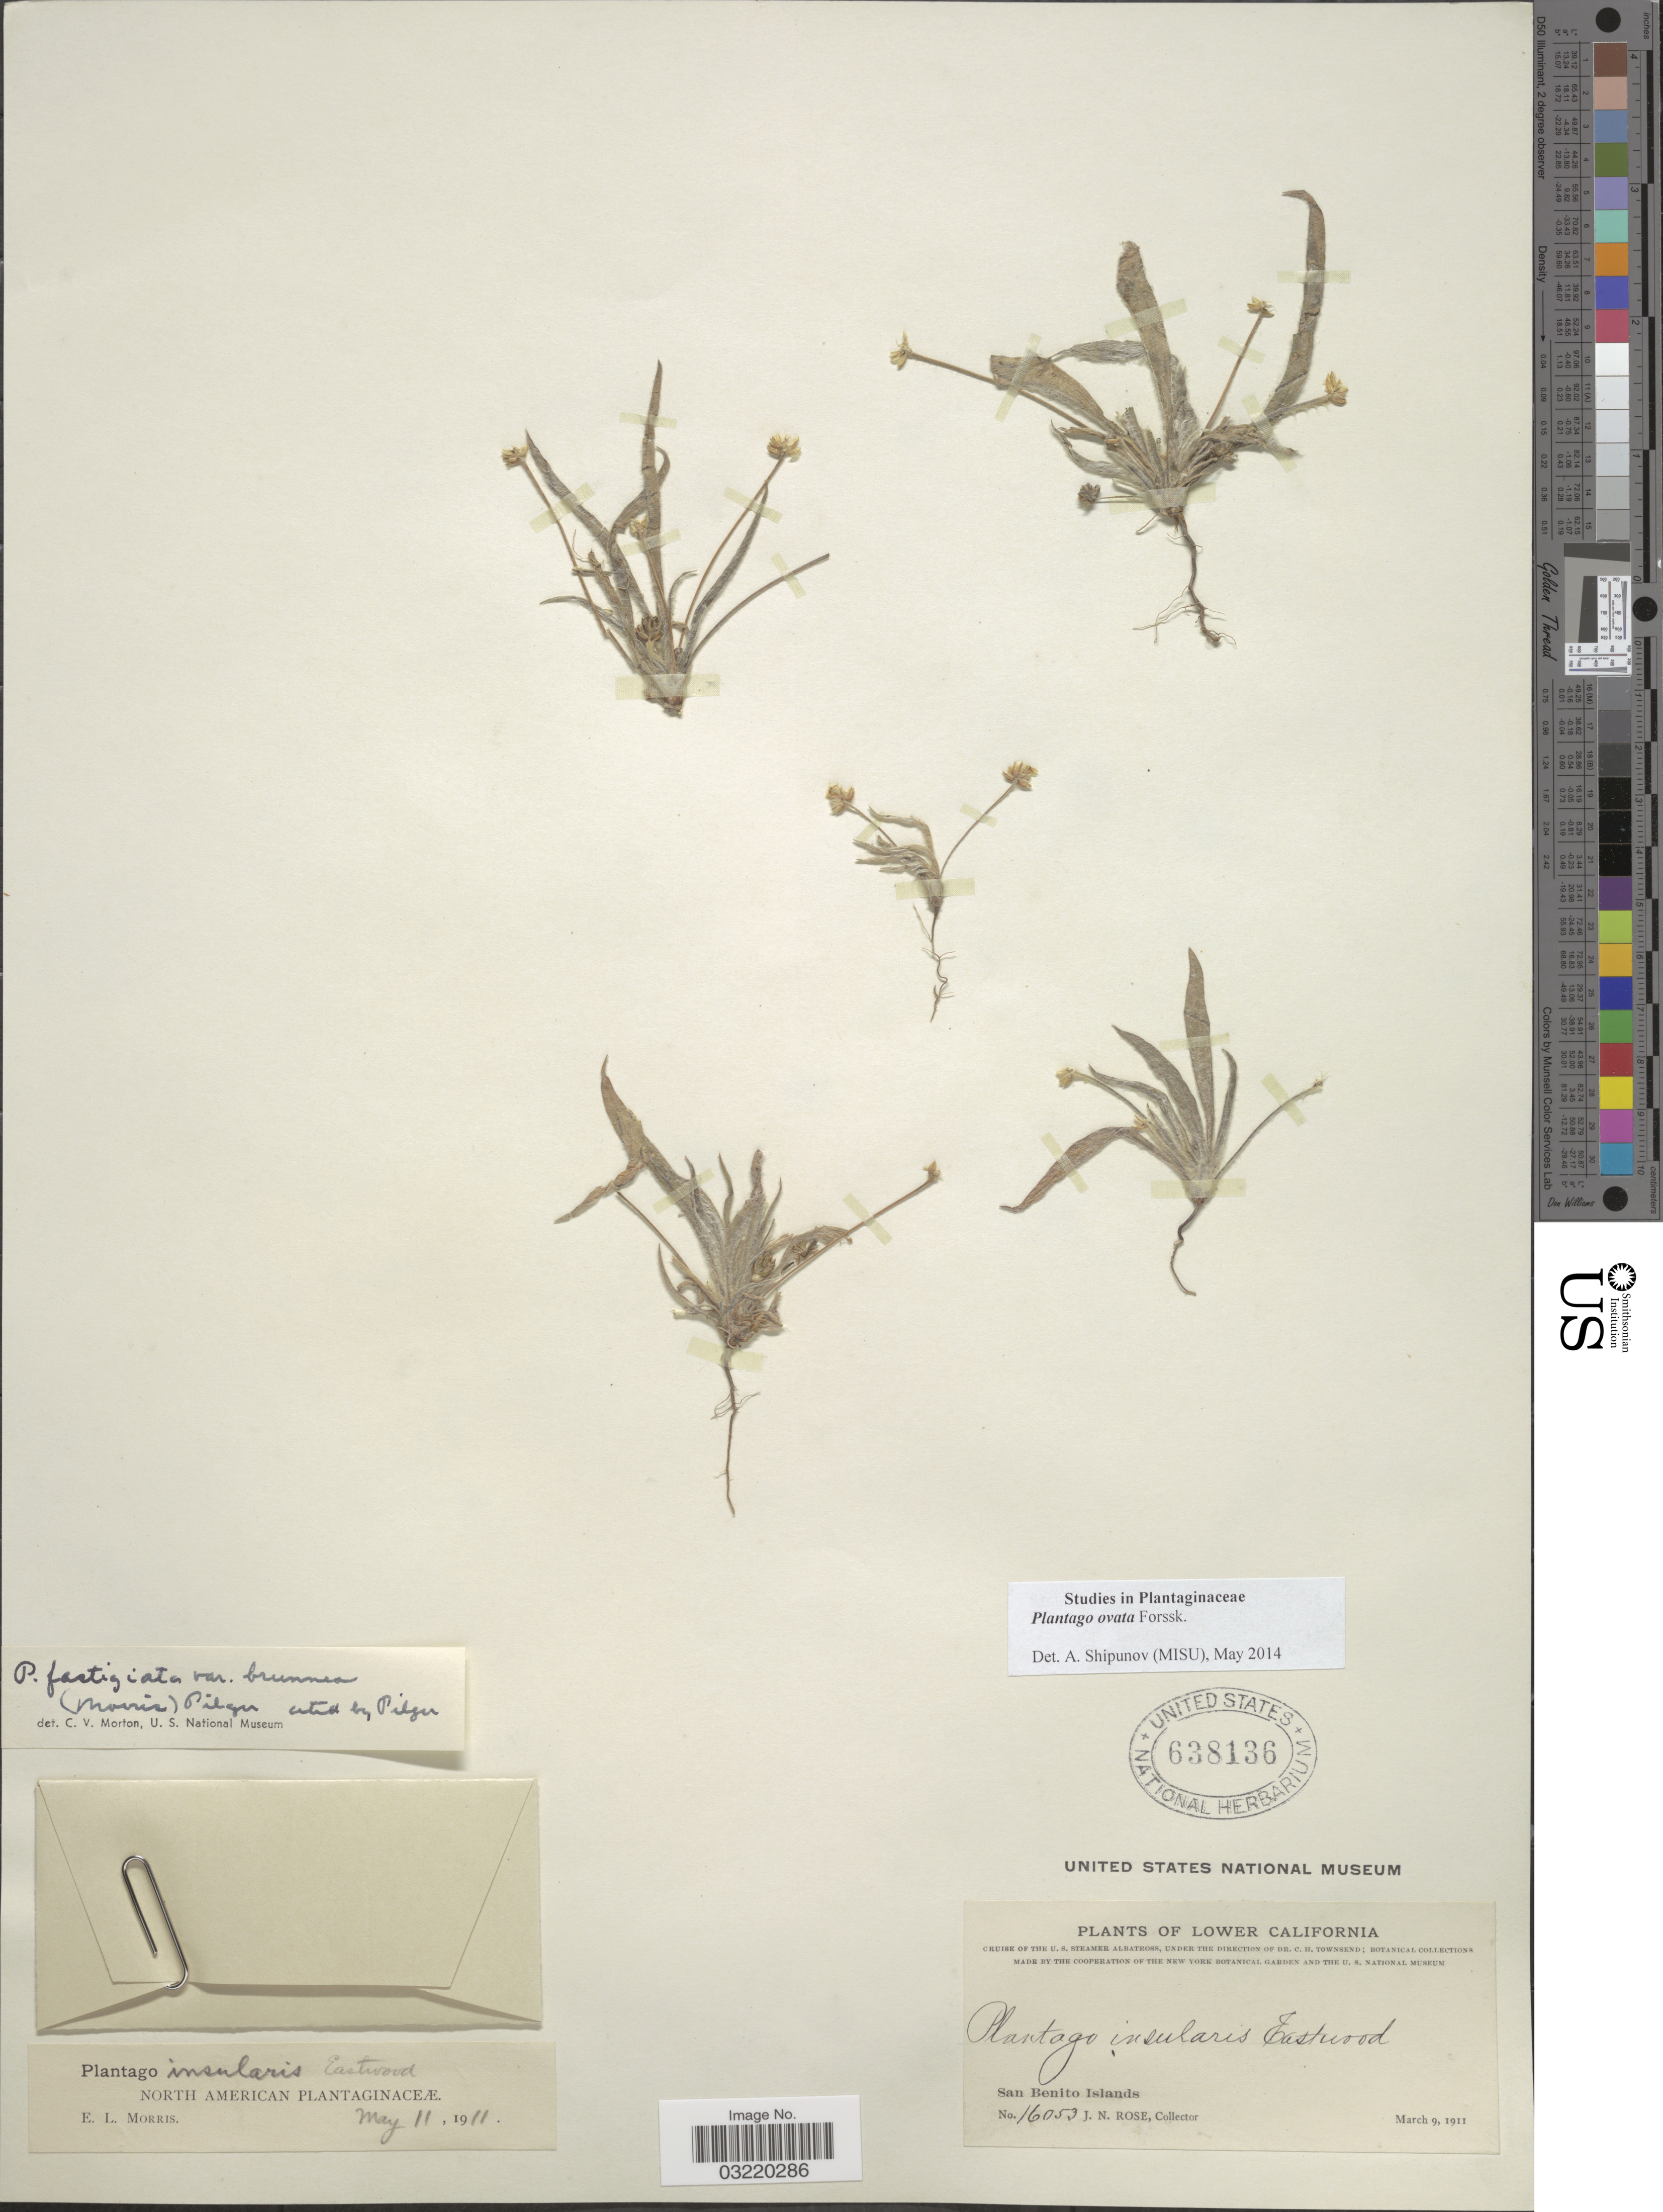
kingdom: Plantae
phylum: Tracheophyta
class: Magnoliopsida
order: Lamiales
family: Plantaginaceae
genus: Plantago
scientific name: Plantago ovata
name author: Forssk.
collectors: J. N. Rose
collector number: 16053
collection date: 1911-03-09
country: Mexico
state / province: Baja California Norte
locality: Lower California. San Benito Islands.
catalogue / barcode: US 638136